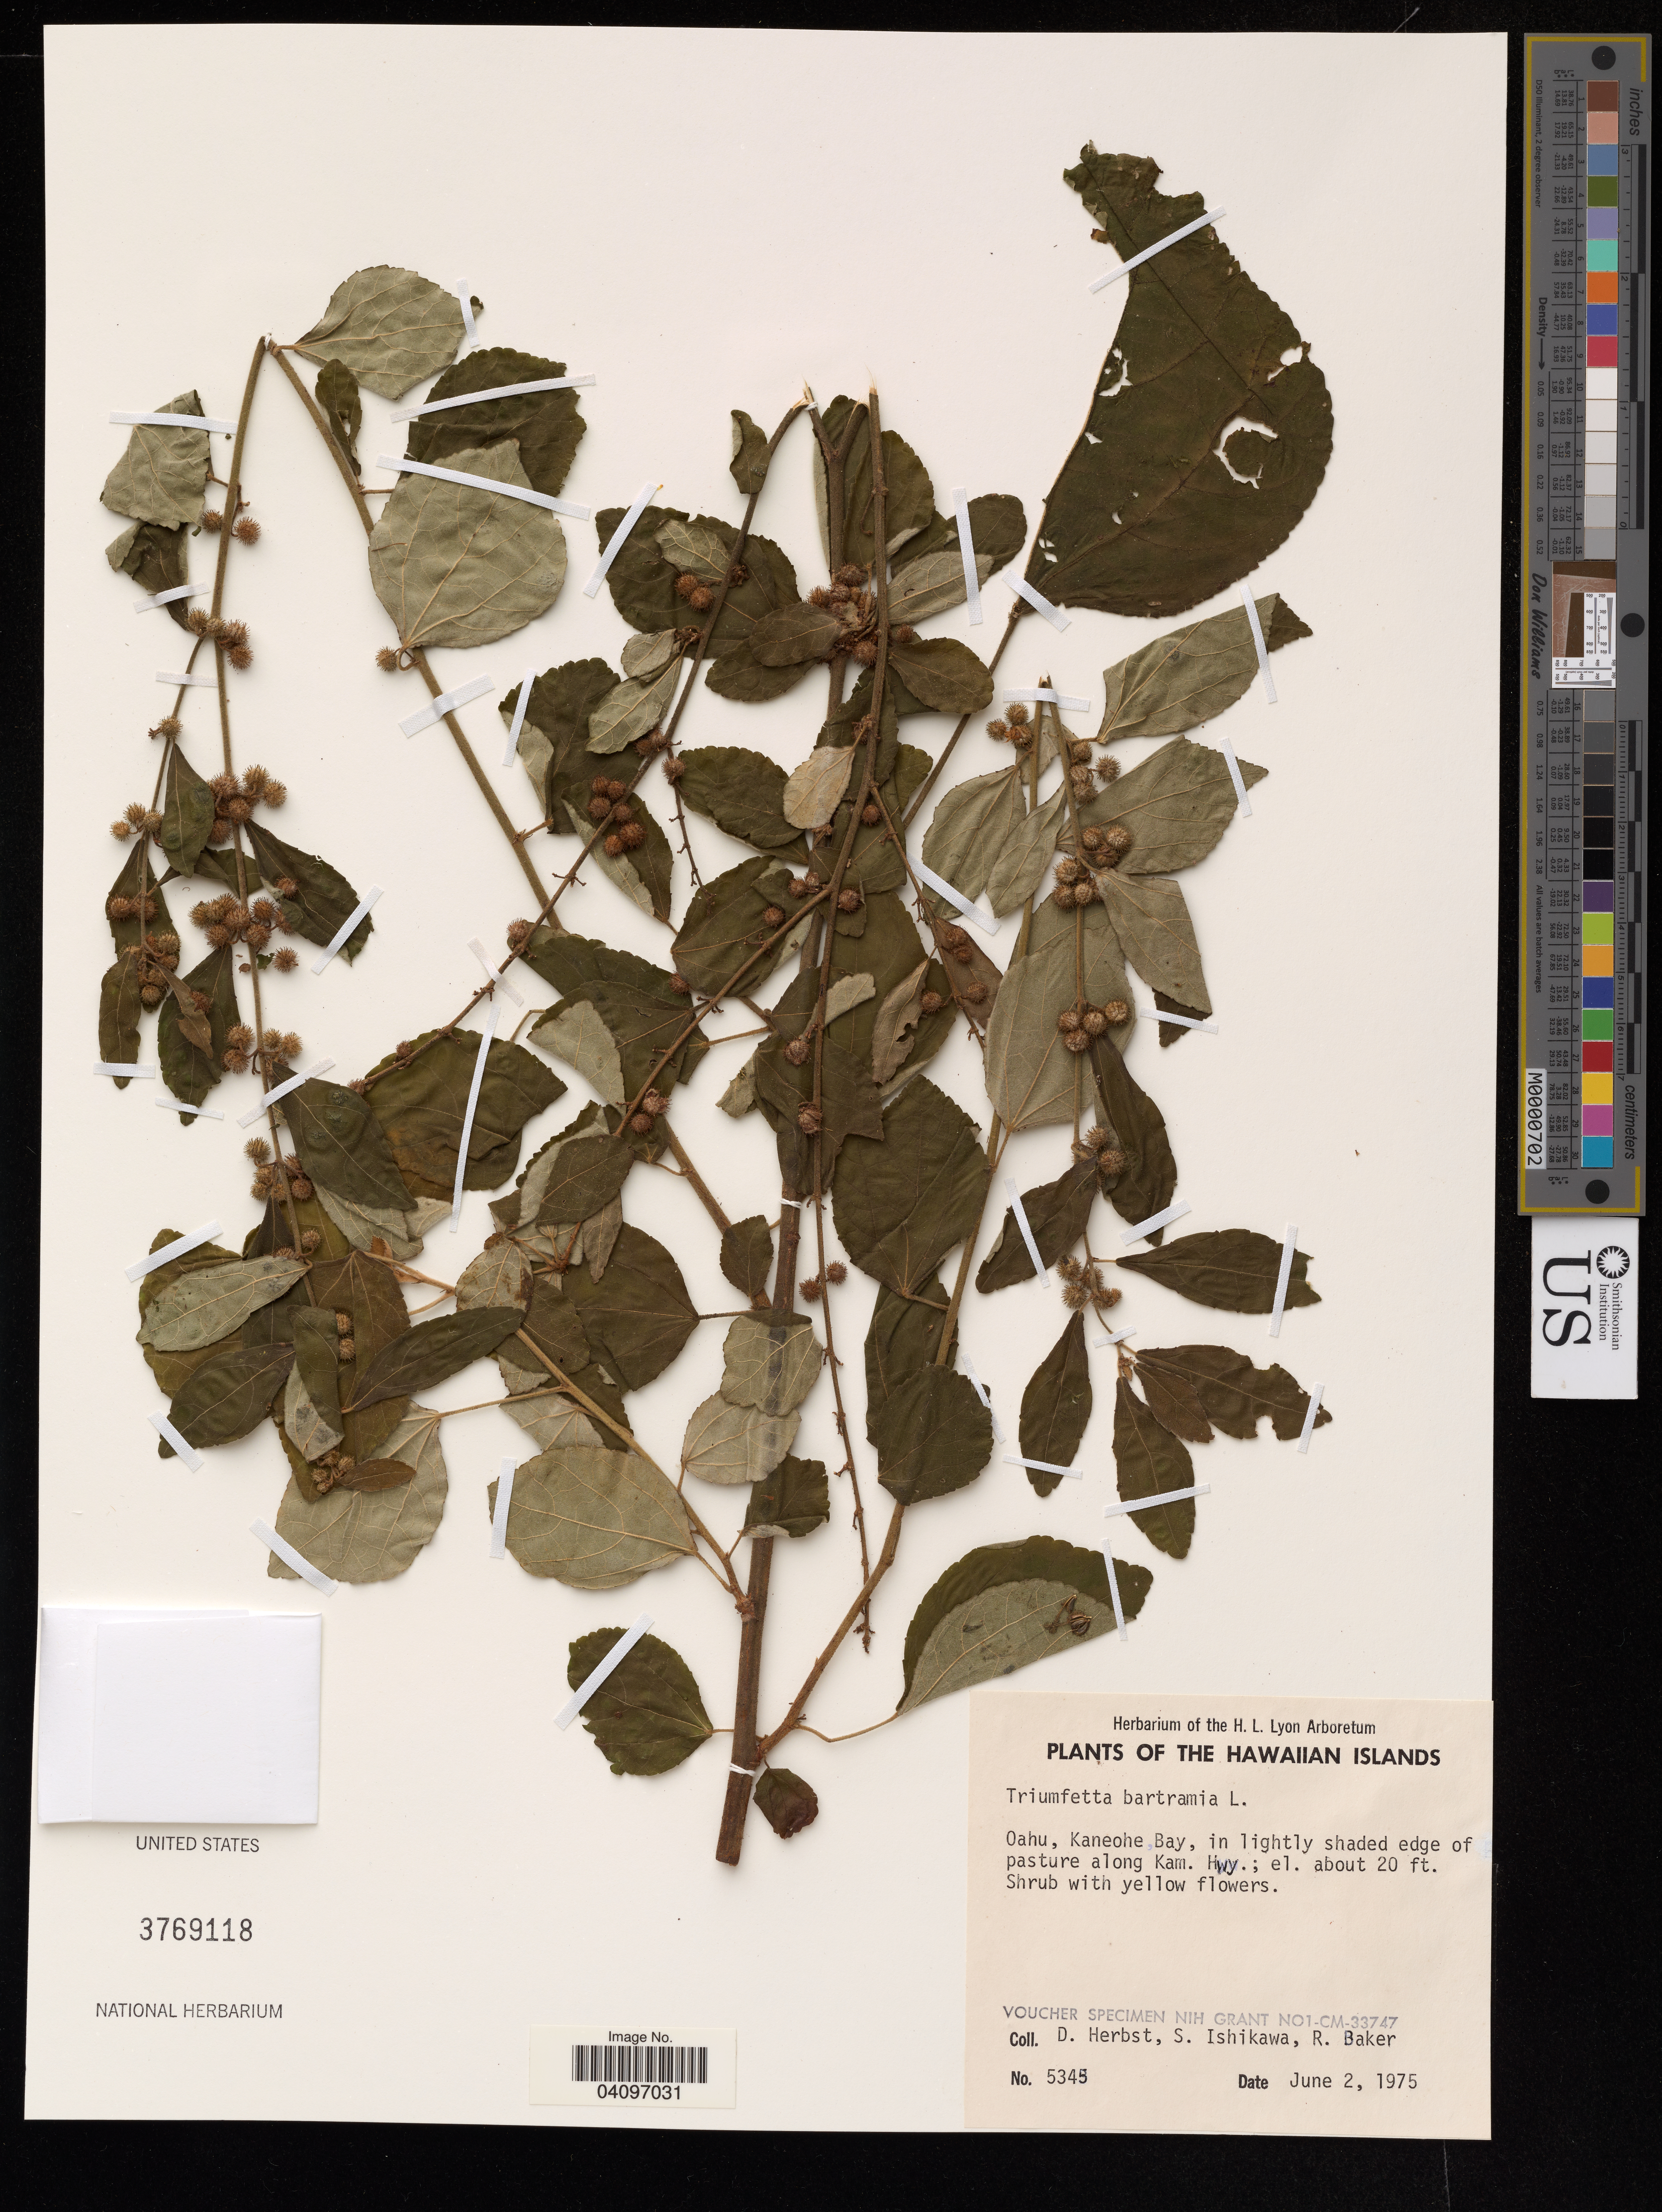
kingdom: Plantae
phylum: Tracheophyta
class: Magnoliopsida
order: Malvales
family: Malvaceae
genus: Triumfetta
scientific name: Triumfetta rhomboidea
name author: Jacq.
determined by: Wagner, W. L., (BOT), Smithsonian Institution - National Museum of Natural History (UNITED STATES)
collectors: D. R. Herbst, S. Ishikawa & R. Baker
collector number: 5345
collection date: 1975-06-02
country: United States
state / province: Hawaii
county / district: Honolulu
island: Oahu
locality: Kaneohe Bay, in lightly shaded edge of pasture alog Kam. Hwy.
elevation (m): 6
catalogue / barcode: US 3769118